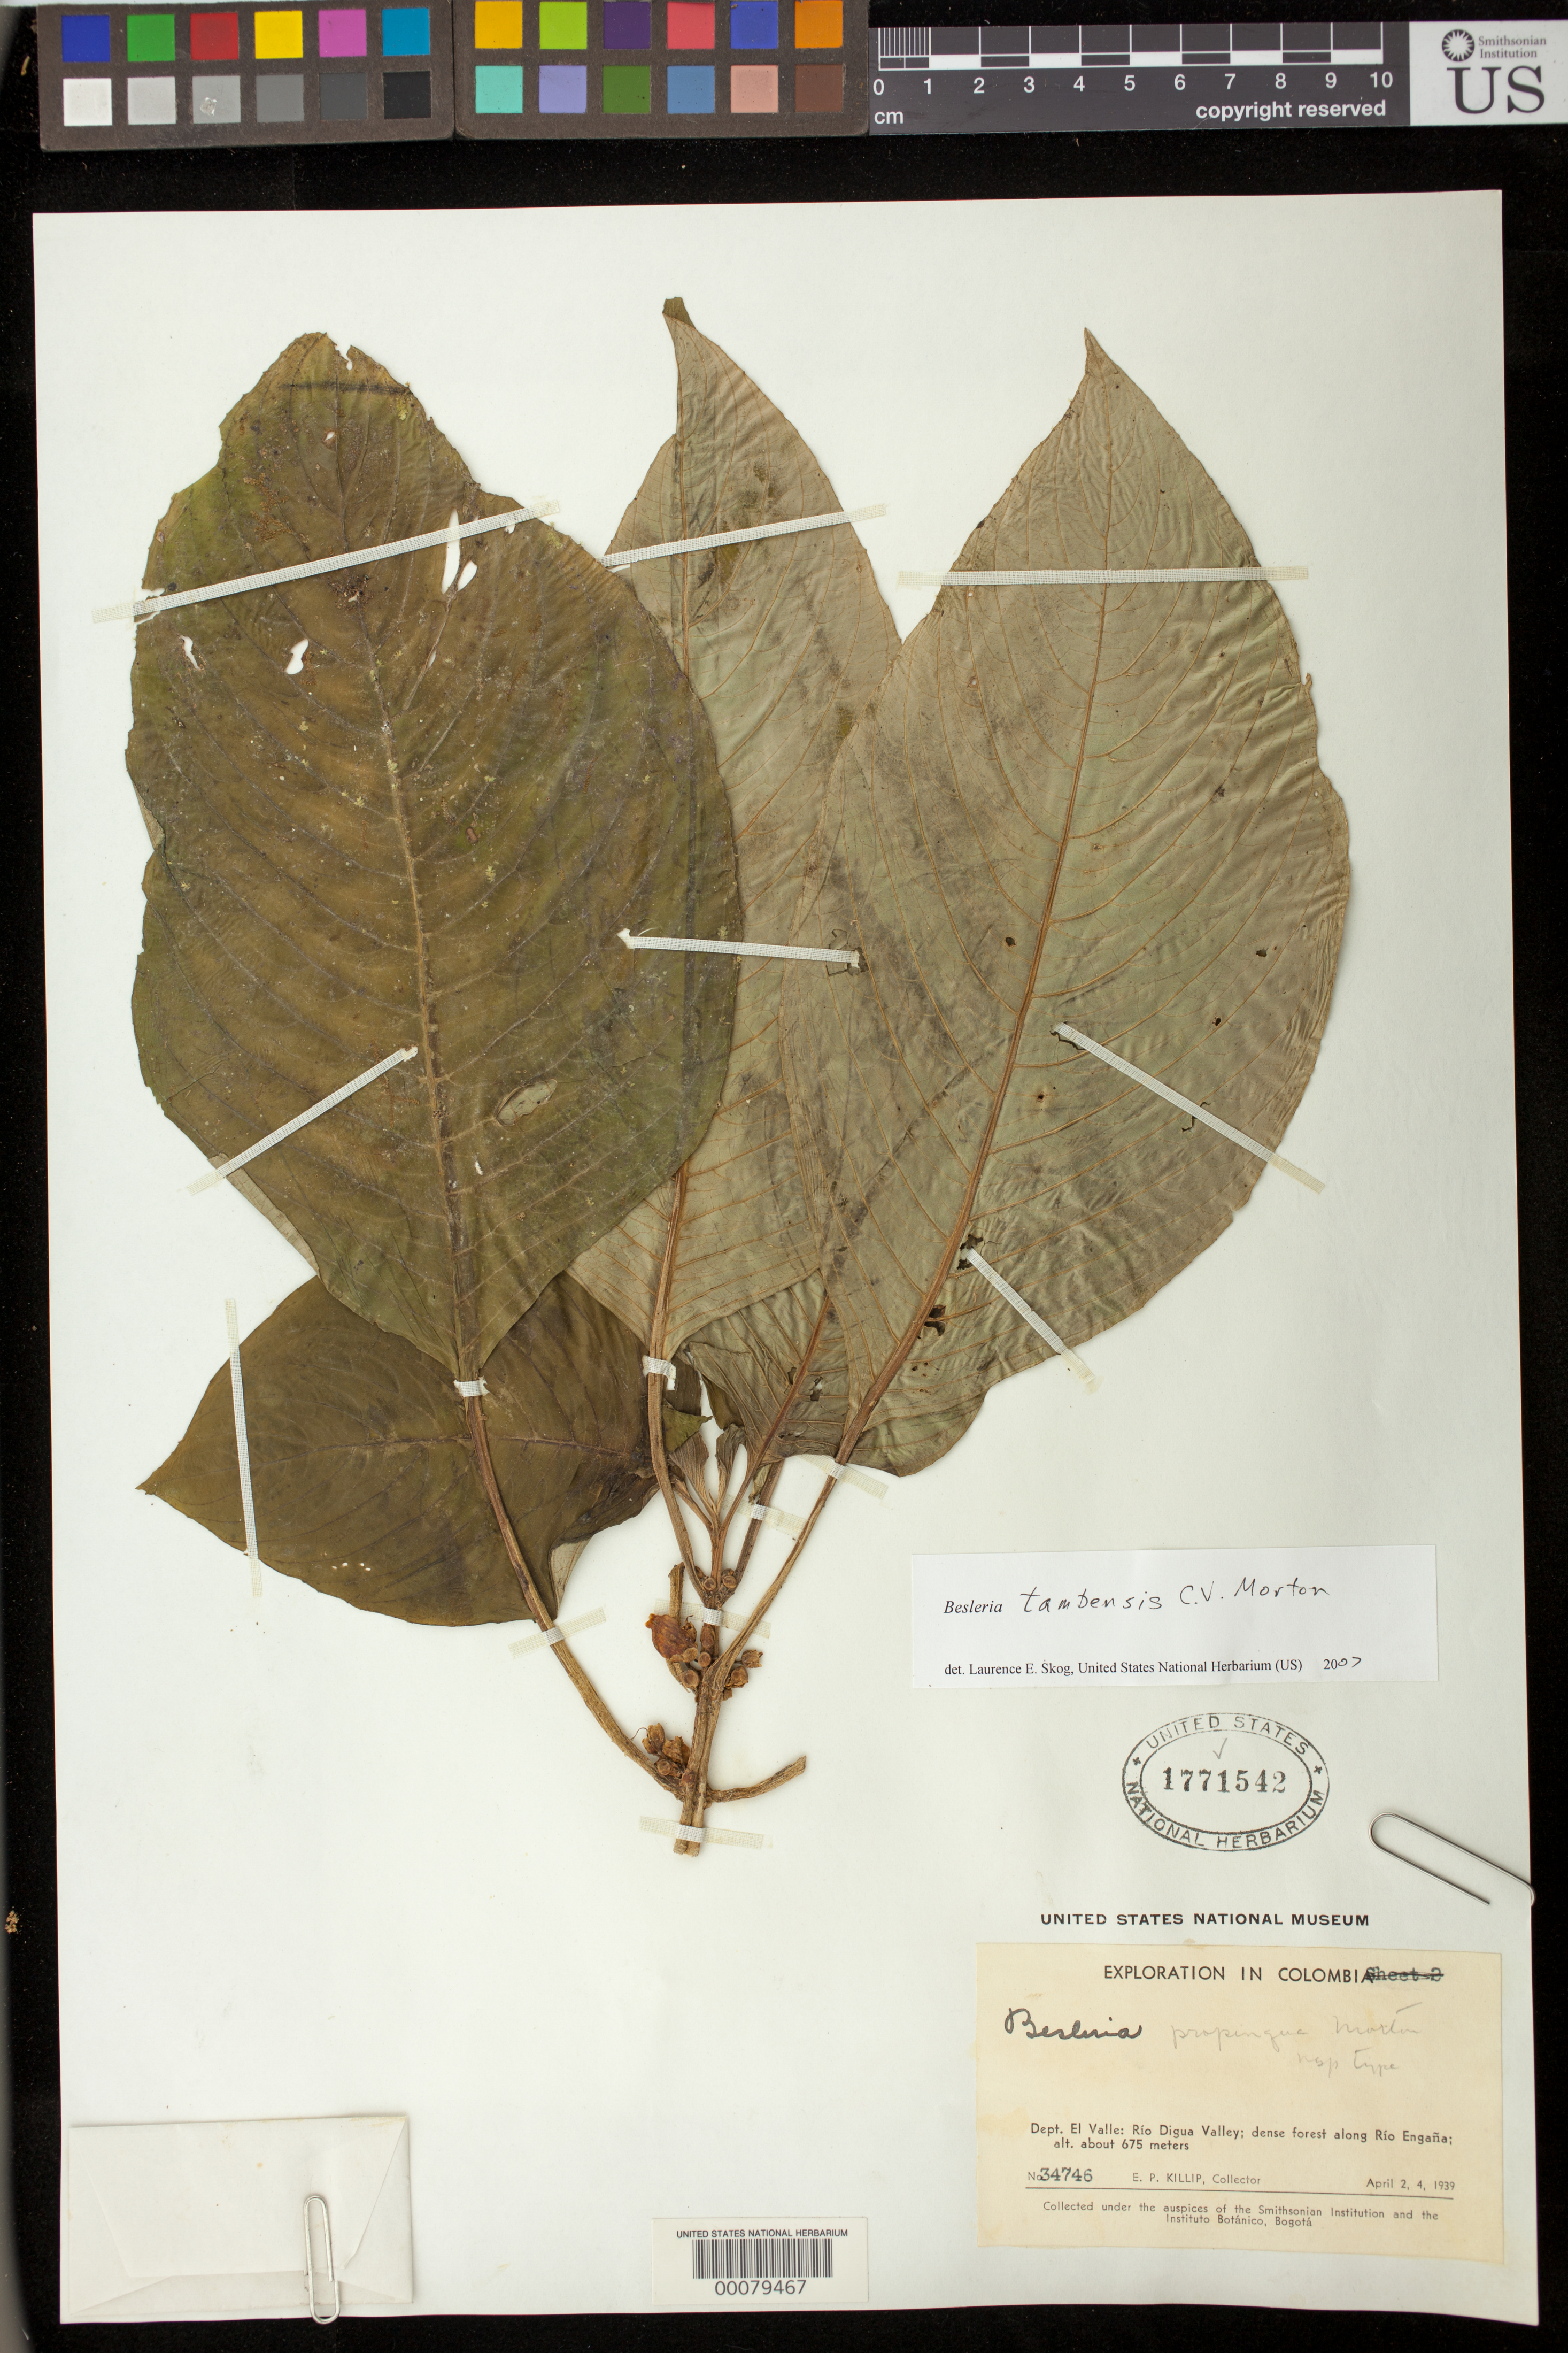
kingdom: Plantae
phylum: Tracheophyta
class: Magnoliopsida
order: Lamiales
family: Gesneriaceae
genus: Besleria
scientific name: Besleria tambensis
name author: C.V. Morton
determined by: Skog, Laurence E.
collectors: E. P. Killip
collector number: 34746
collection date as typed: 2-4 Apr 1939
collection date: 1939-04-02/1939-04-04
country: Colombia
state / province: Valle del Cauca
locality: Río Digua Valley; along Río Engaña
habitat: Dense forest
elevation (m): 675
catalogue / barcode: US 1771542